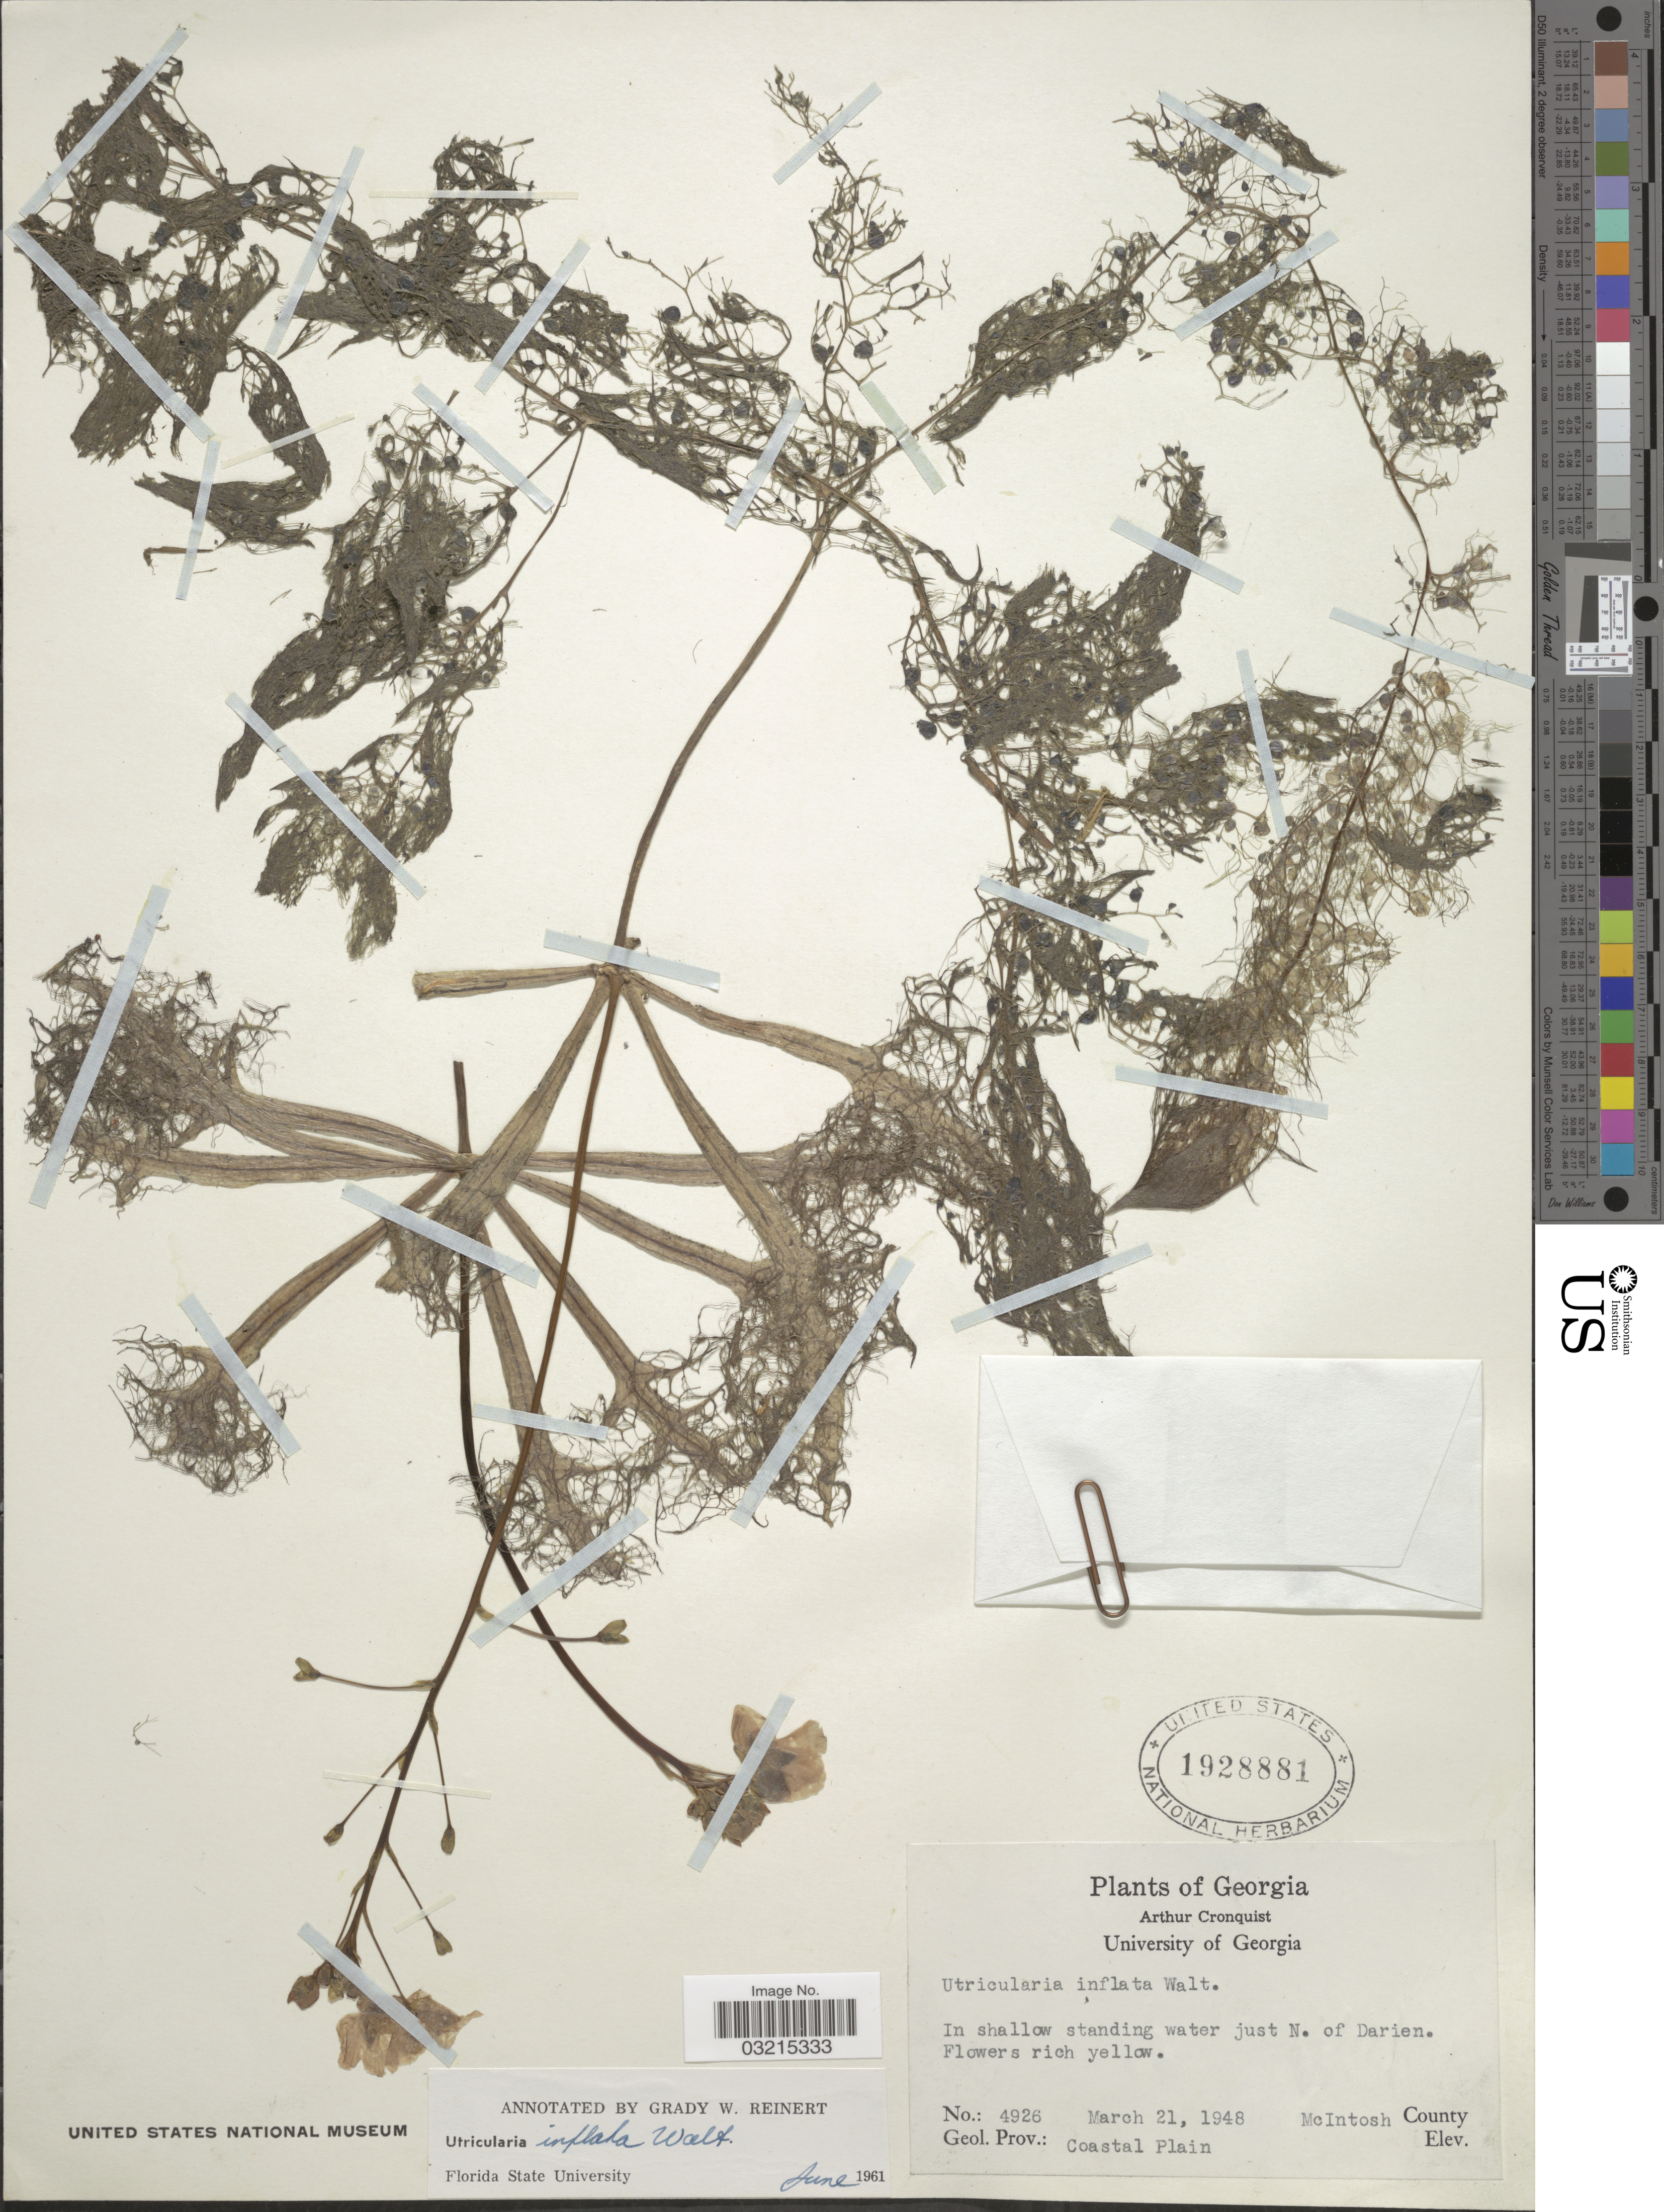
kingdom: Plantae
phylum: Tracheophyta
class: Magnoliopsida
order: Lamiales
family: Lentibulariaceae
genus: Utricularia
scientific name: Utricularia inflata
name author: Walter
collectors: A. J. Cronquist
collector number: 4926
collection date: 1948-03-21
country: United States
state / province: Georgia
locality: In shallow standing water just N. of Darien. McIntosh County. Geol. Prov.: Coastal Plain.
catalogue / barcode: US 1928881